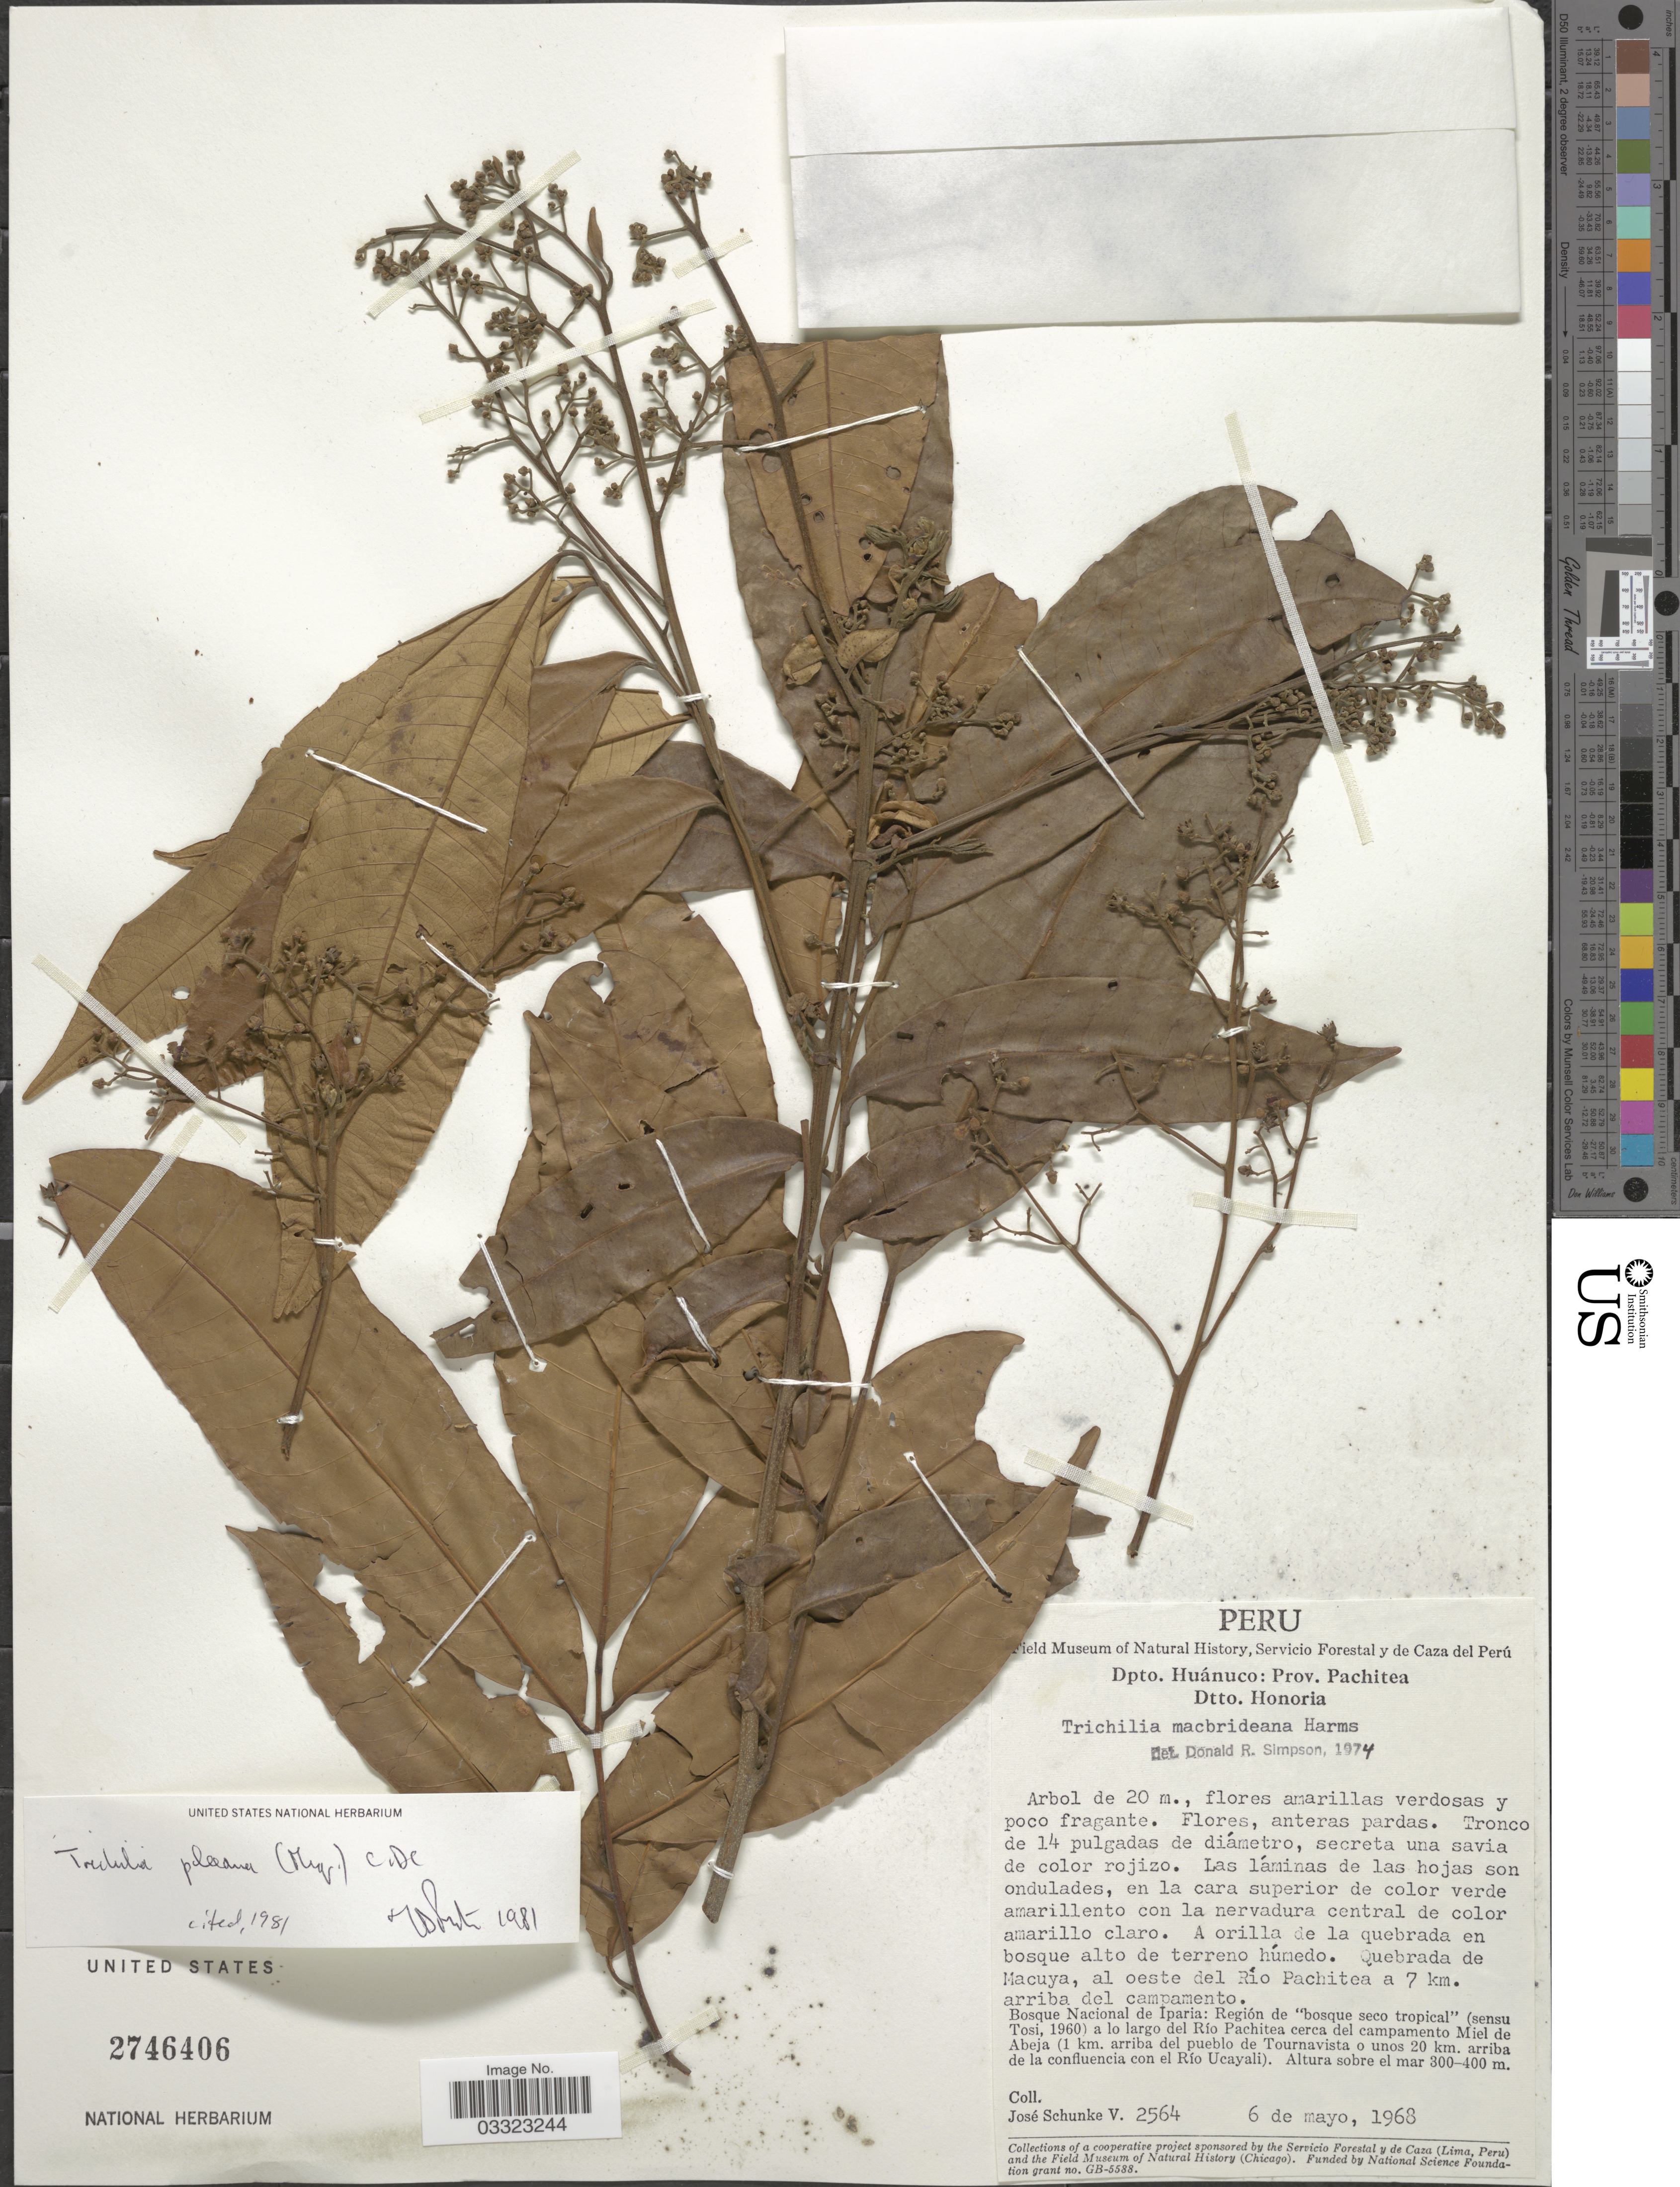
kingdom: Plantae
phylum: Tracheophyta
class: Magnoliopsida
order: Sapindales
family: Meliaceae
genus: Trichilia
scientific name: Trichilia pleeana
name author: (A. Juss.) C. DC.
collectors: J. Schunke Vigo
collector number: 2564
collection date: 1968-05-06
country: Peru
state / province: Huánuco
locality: Dpto. Huánuco: Prov. Pachitea. Dtto. Honoria. Quebrada de Macuya, al oeste del Río Pachitea a 7 km. arriba del campamento. Bosque Nacional de Iparia: Región de "bosque seco tropical" (sensu Tosi, 1960) a lo largo del Río Pachitea cerca del campamento Miel de Abjea (1 km. arriba del puebla de Tournavista o unos 20 km. arriba de la confluencia con el Río Ucayali).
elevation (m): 300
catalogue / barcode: US 2746406